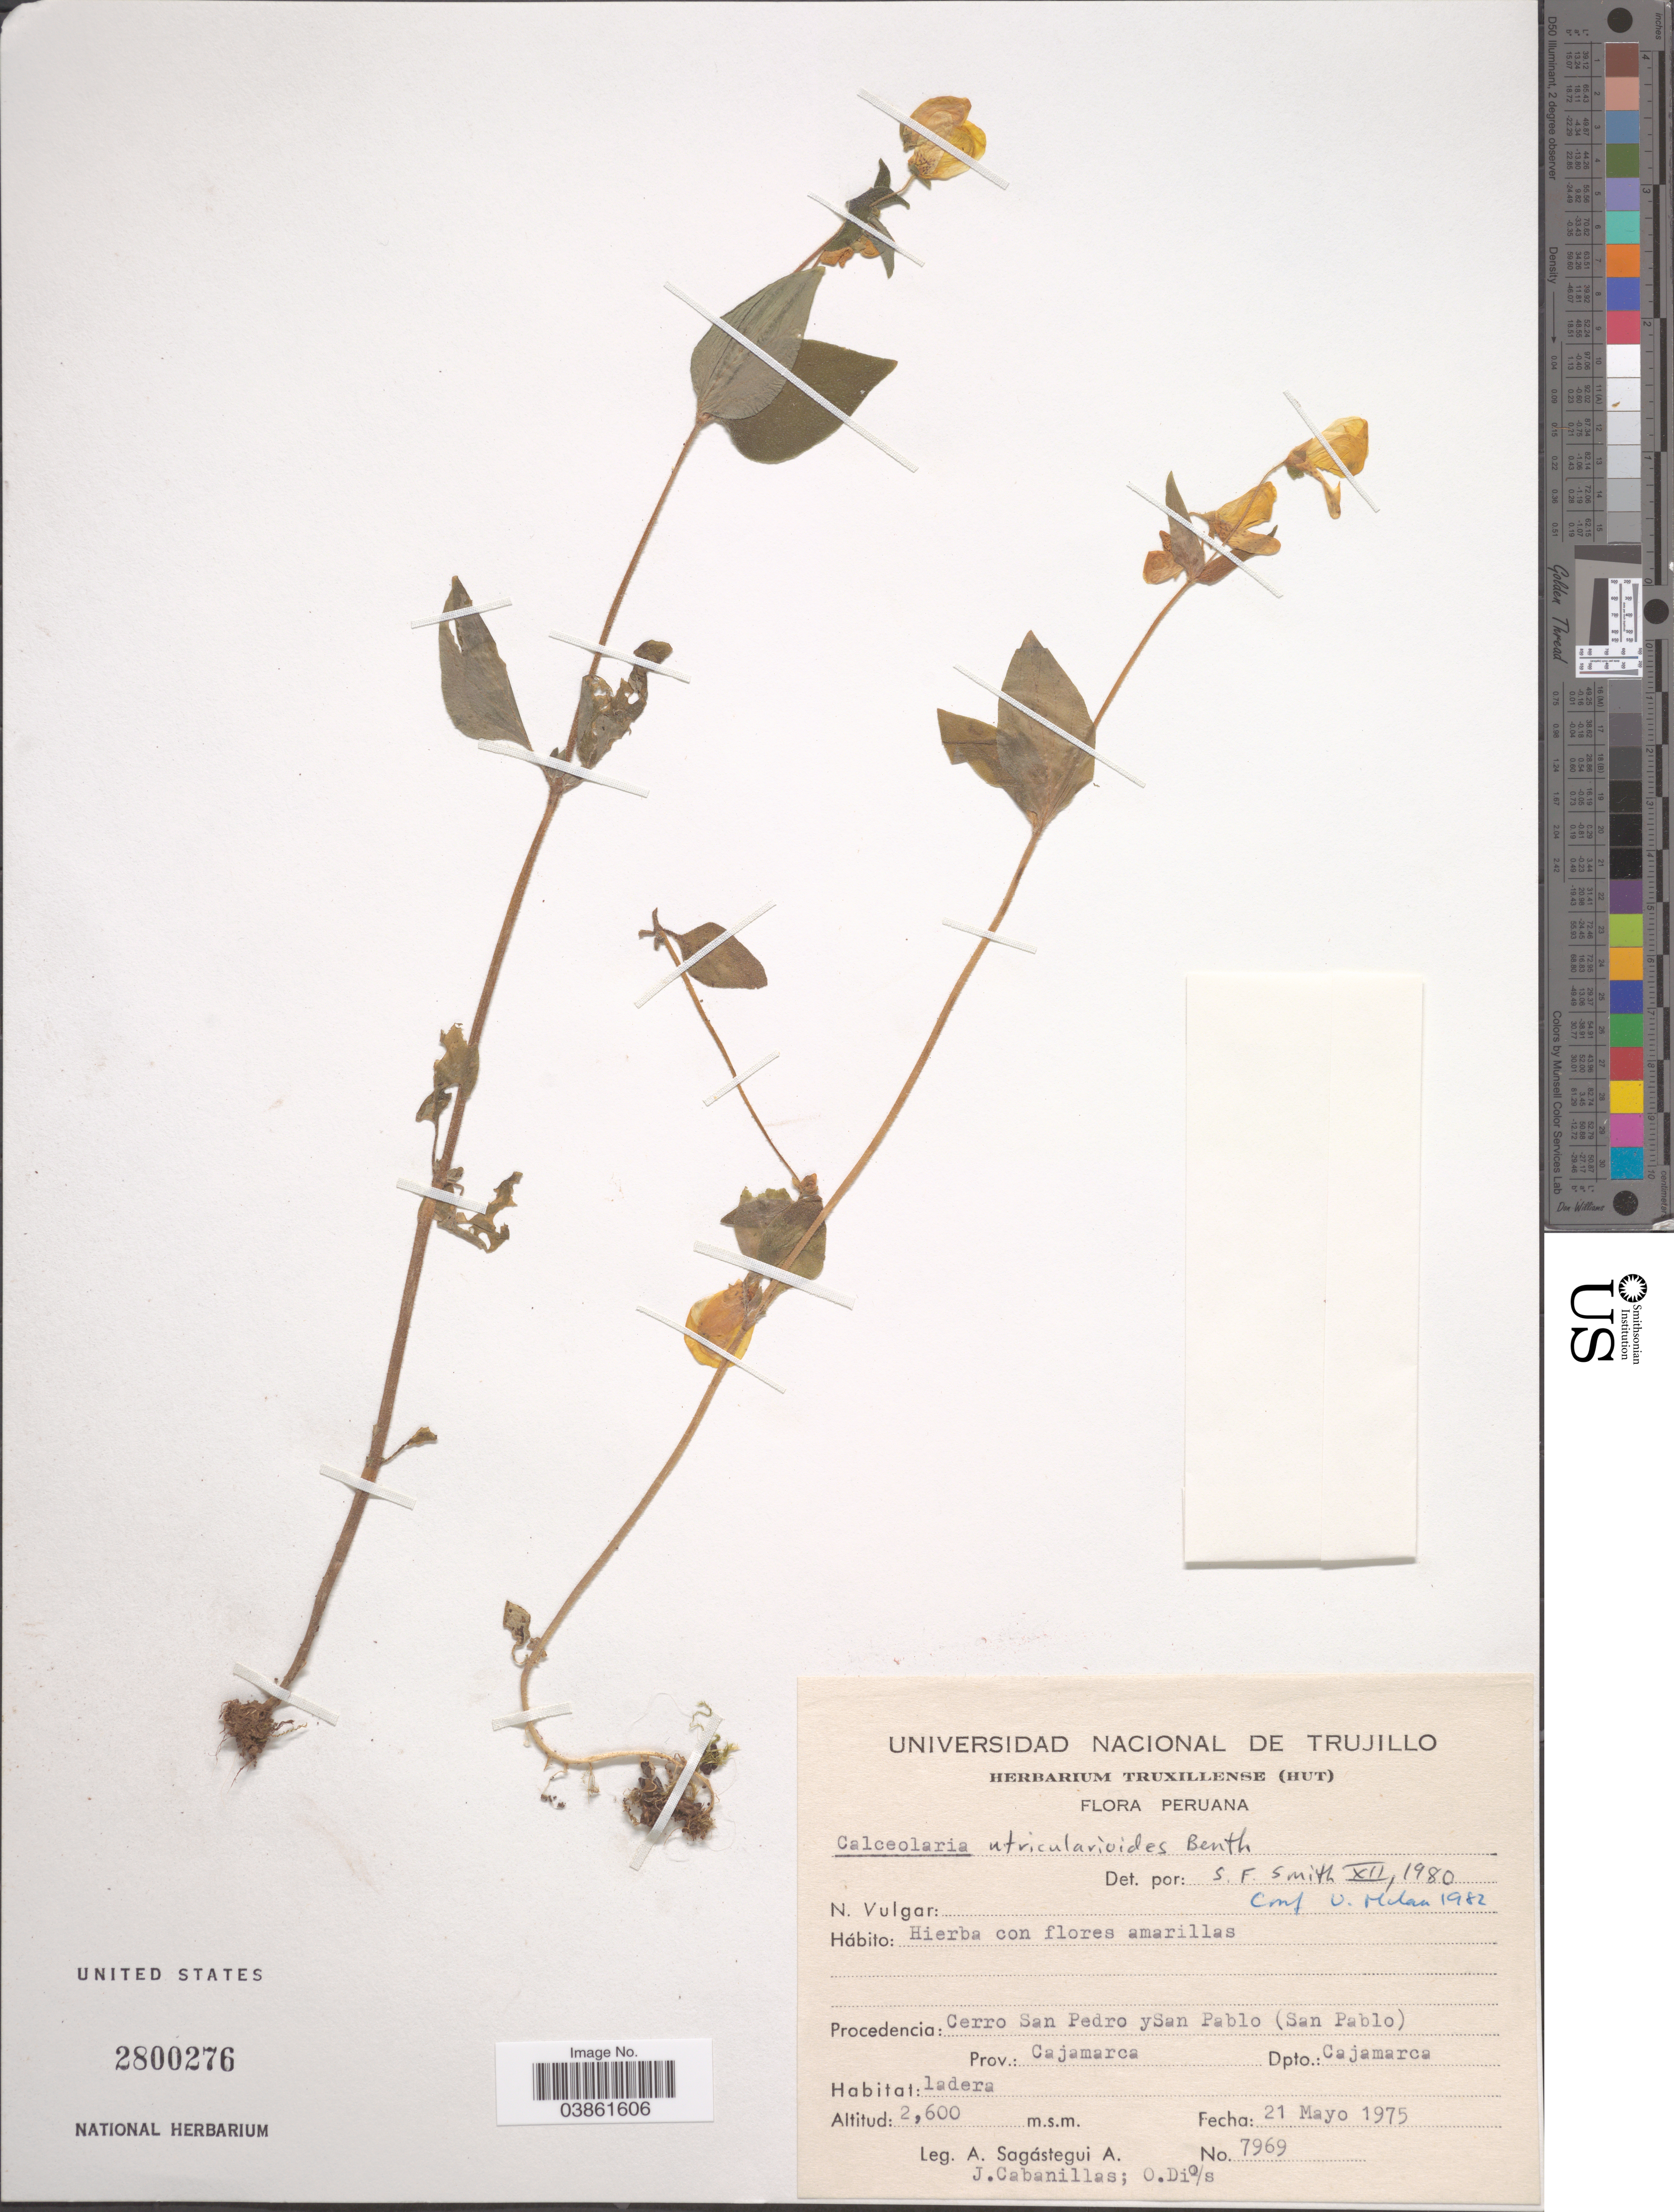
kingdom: Plantae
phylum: Tracheophyta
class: Magnoliopsida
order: Lamiales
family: Calceolariaceae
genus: Calceolaria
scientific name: Calceolaria utricularioides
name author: Hook. ex Benth.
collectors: A. Sagástegui A., J. Cabanillas & O. Dios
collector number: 7969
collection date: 1975-05-21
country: Peru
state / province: Cajamarca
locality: Cerro San Pedro y San Pablo (San Pablo). Prov.: Cajamarca. Dpto.: Cajamarca.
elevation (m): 2600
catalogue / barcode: US 2800276